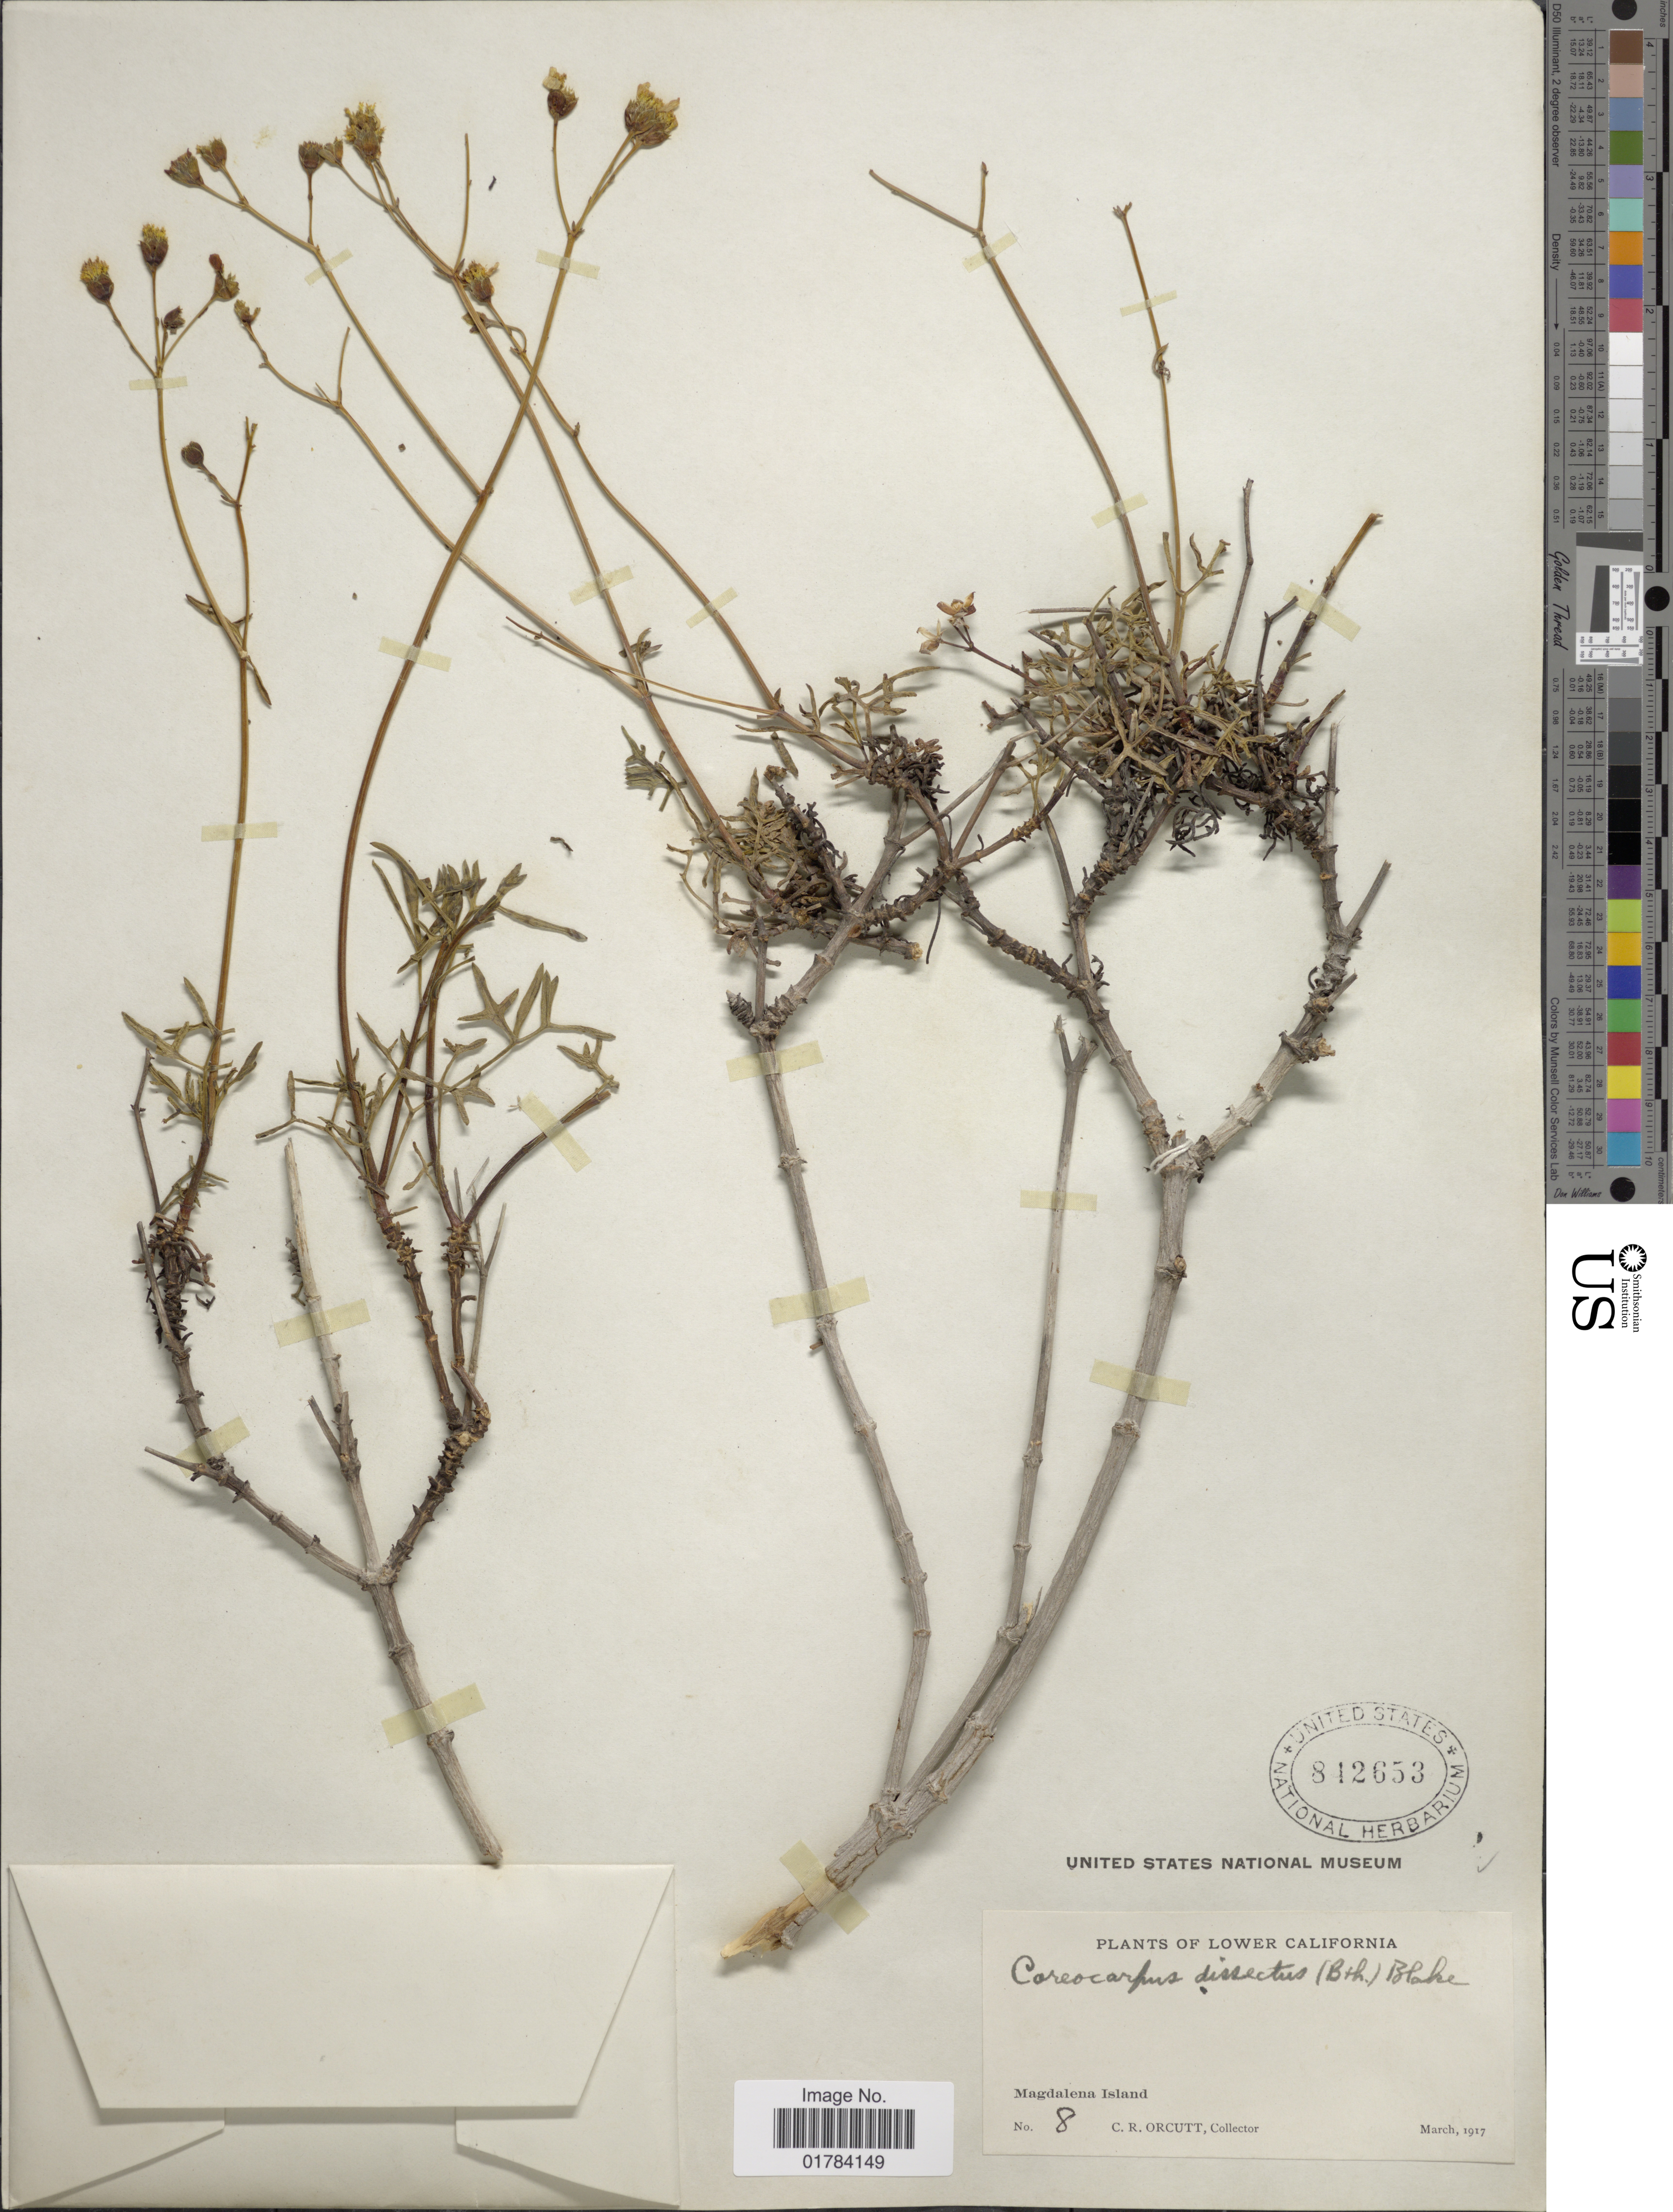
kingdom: Plantae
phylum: Tracheophyta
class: Magnoliopsida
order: Asterales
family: Asteraceae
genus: Coreocarpus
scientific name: Coreocarpus dissectus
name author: (Benth.) S.F. Blake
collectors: C. R. Orcutt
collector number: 8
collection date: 1917-03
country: Mexico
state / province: Baja California Sur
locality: Lower California, Magdalena Island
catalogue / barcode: US 842653